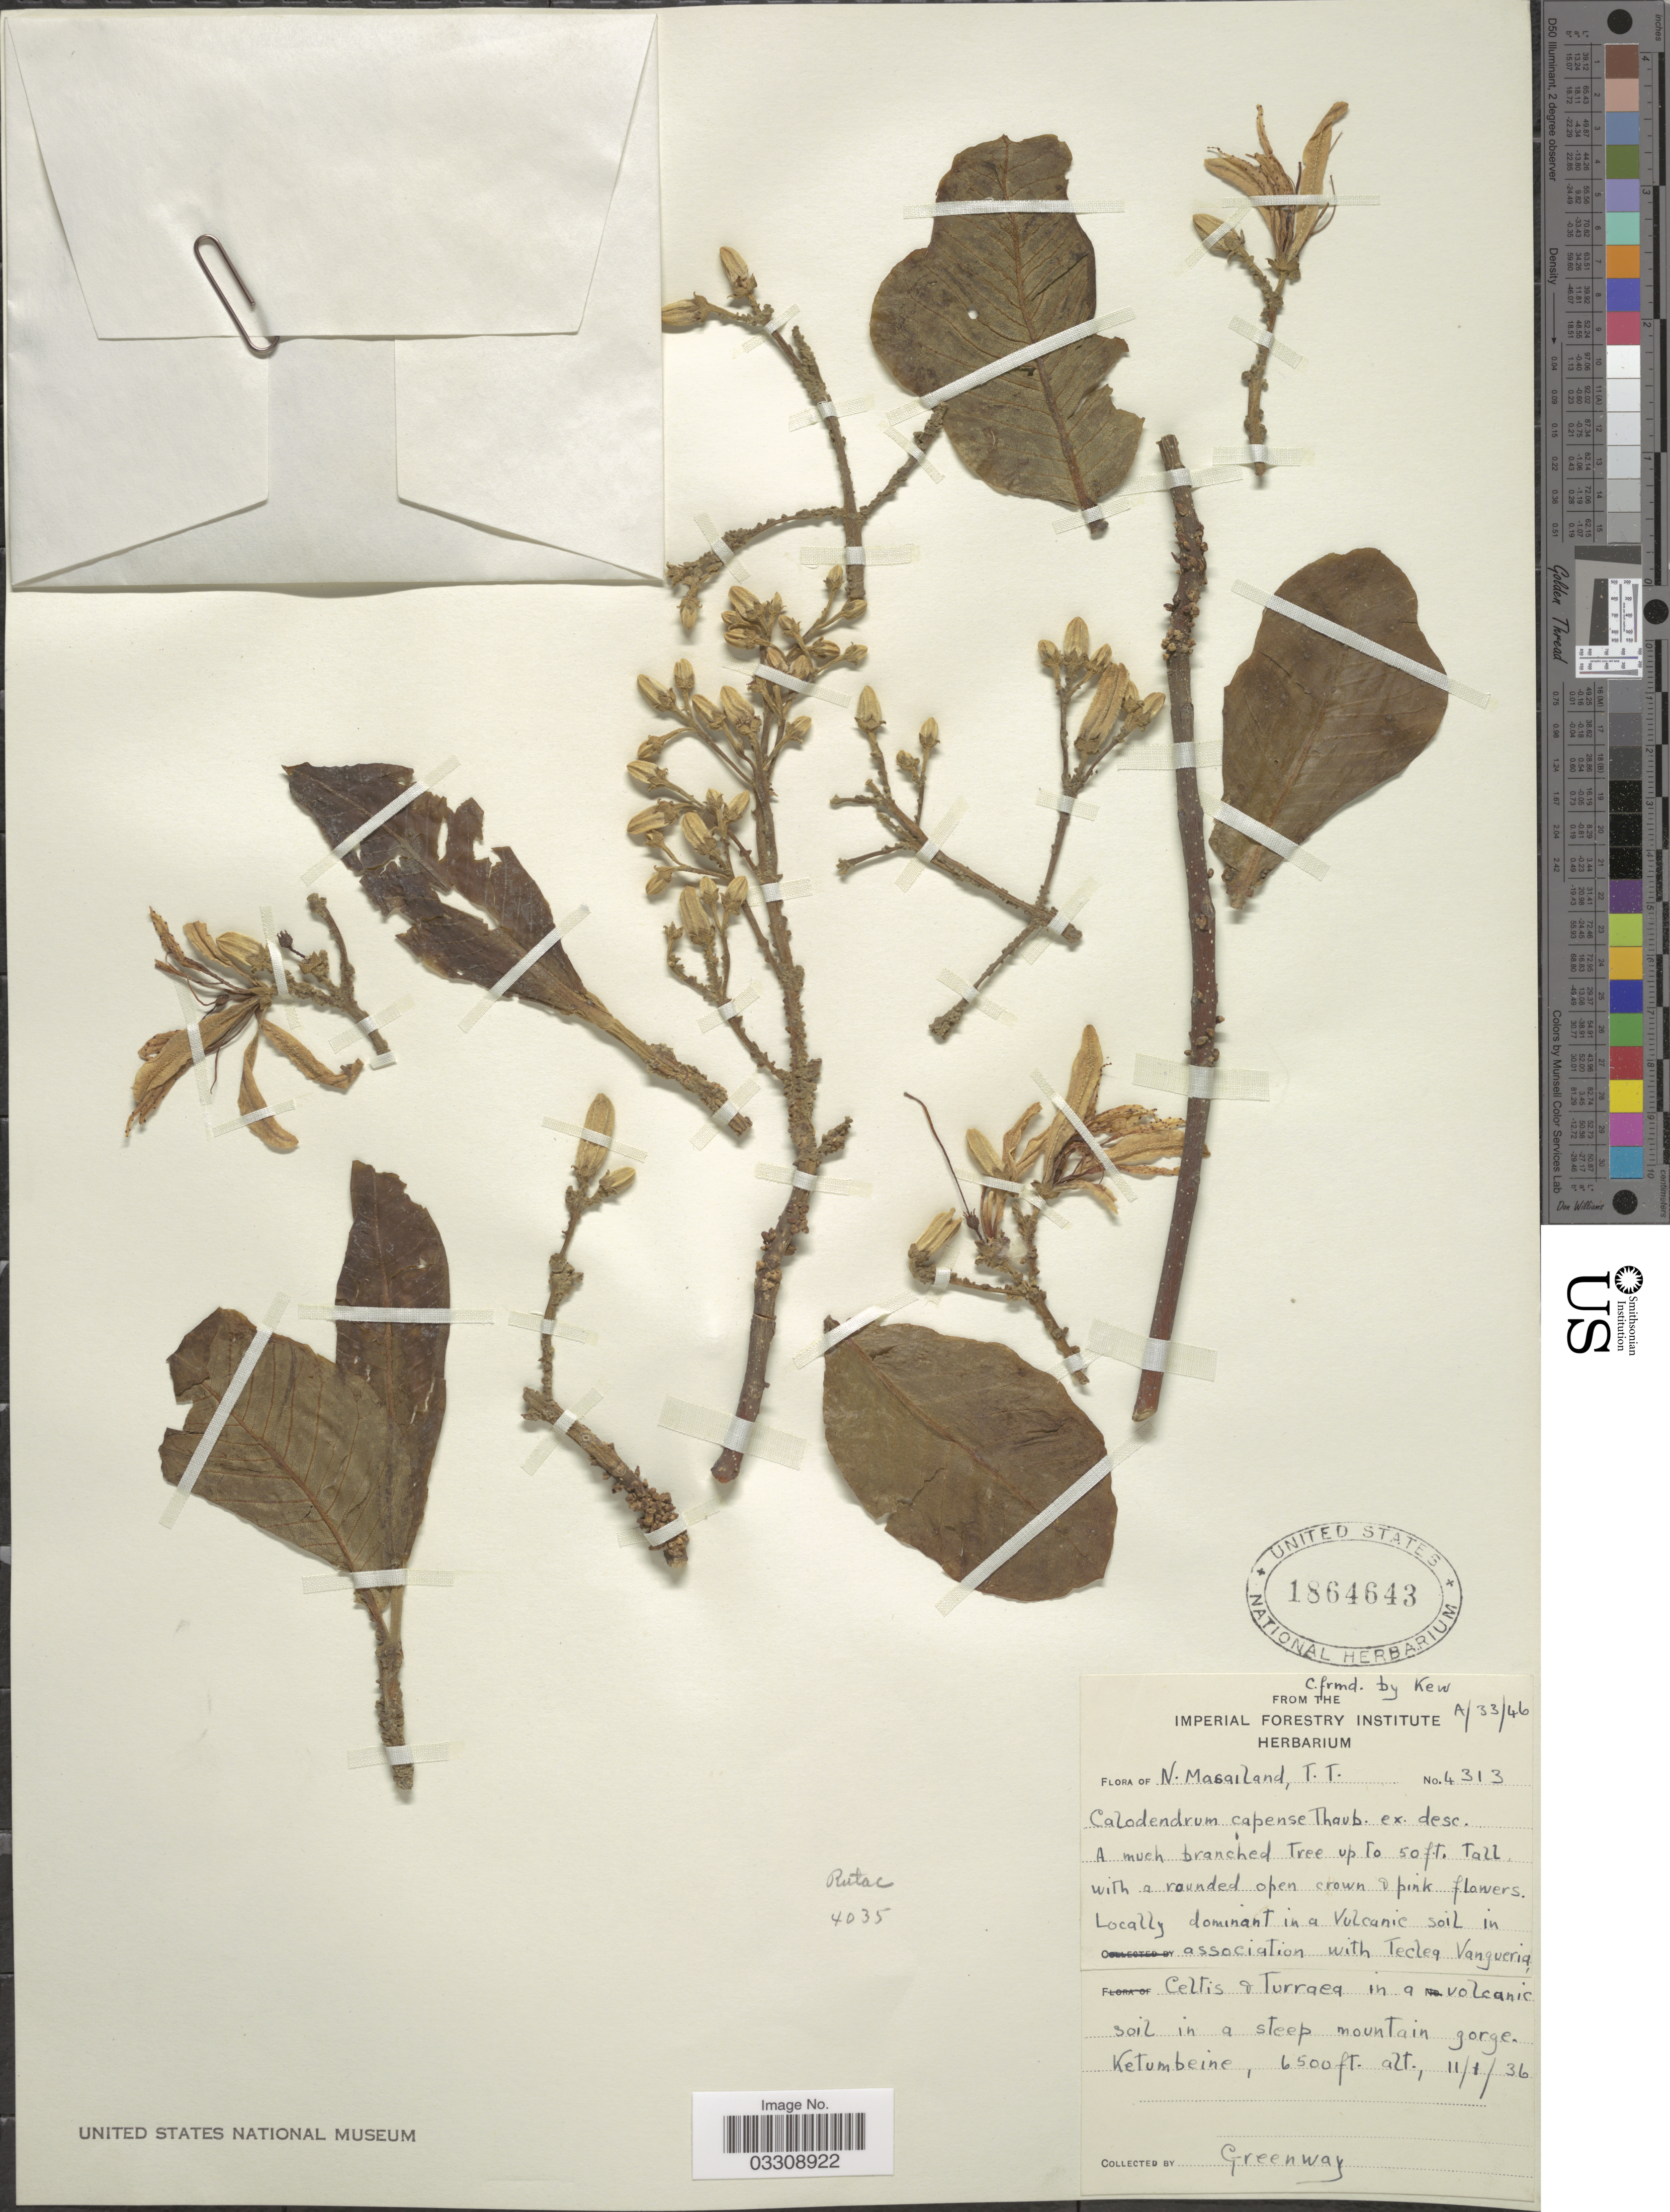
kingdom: Plantae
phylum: Tracheophyta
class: Magnoliopsida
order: Sapindales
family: Rutaceae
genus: Calodendrum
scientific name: Calodendrum capense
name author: (L. f.) Thunb.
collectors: Greenway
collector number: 4313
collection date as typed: Transcribed d/m/y: 11/1/36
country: Tanzania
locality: N. Masailand, T.T., Ketumbeine.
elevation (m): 1981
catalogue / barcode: US 1864643